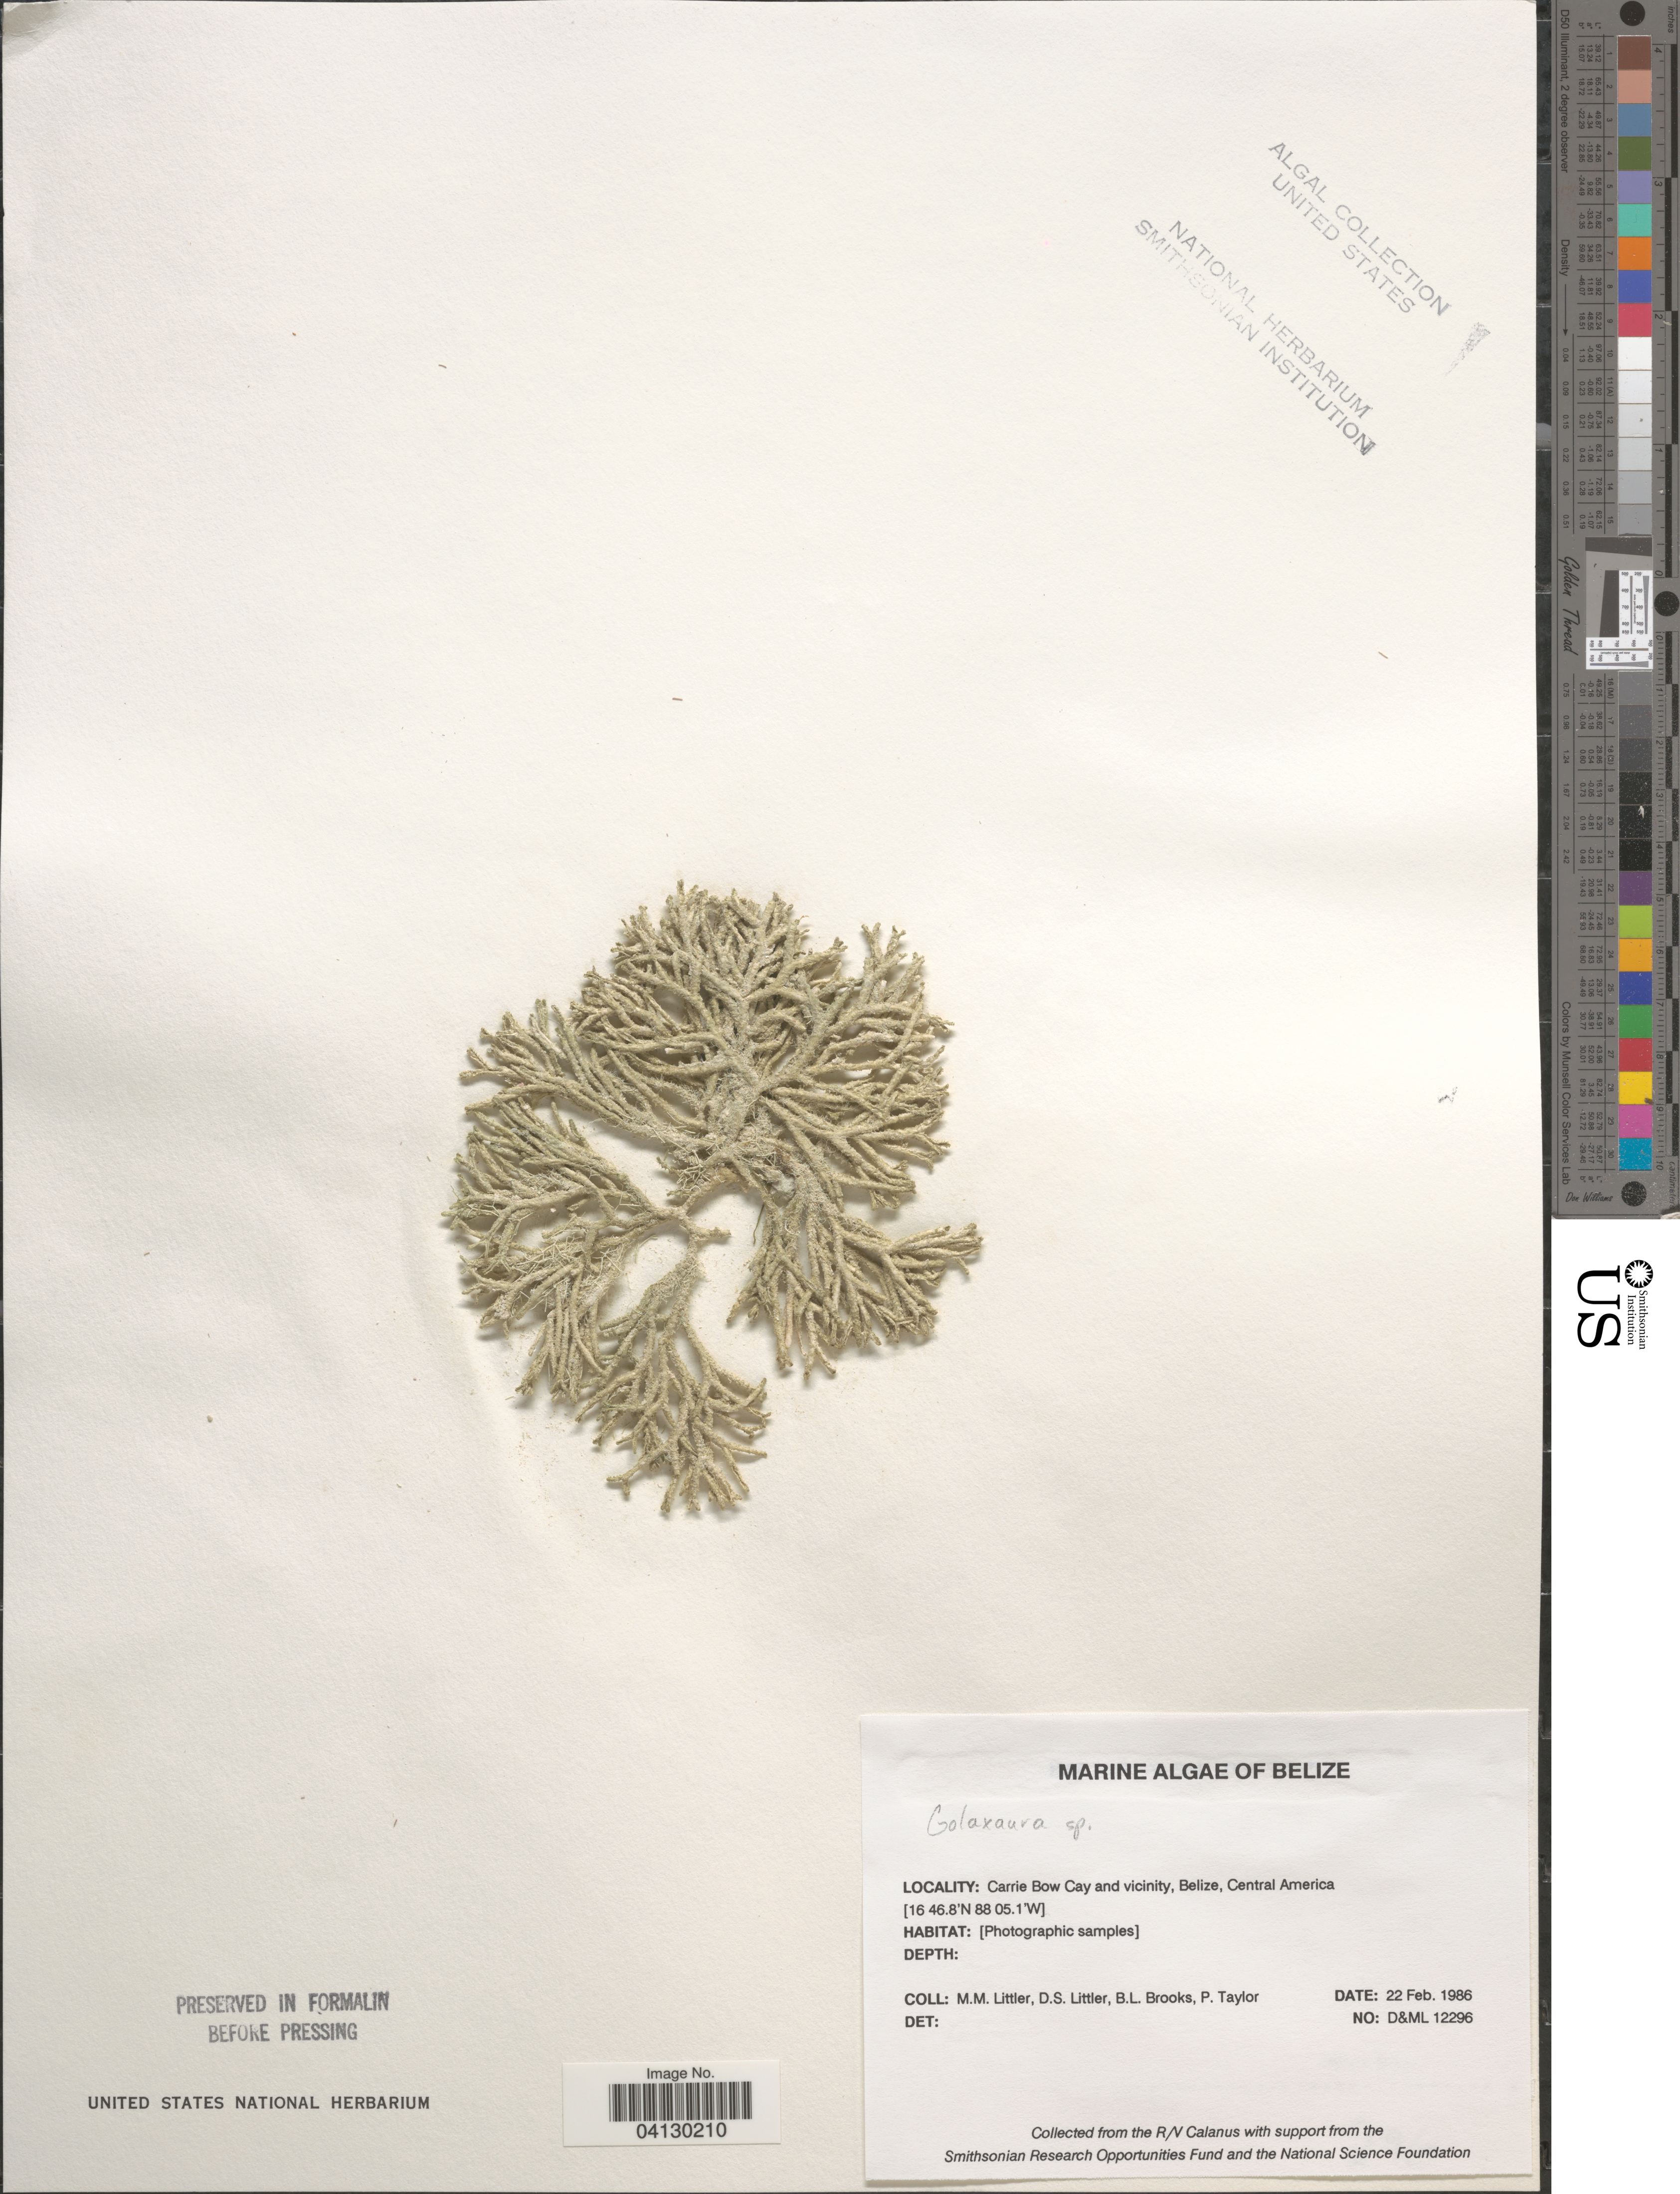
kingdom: Plantae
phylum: Rhodophyta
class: Florideophyceae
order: Nemaliales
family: Galaxauraceae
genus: Galaxaura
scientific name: Galaxaura sp.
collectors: D. S. Littler, B. Brooks & P. Taylor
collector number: D&ML12296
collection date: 1986-02-22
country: Belize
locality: Carrie Bow Cay and vicinity.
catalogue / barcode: US 328589